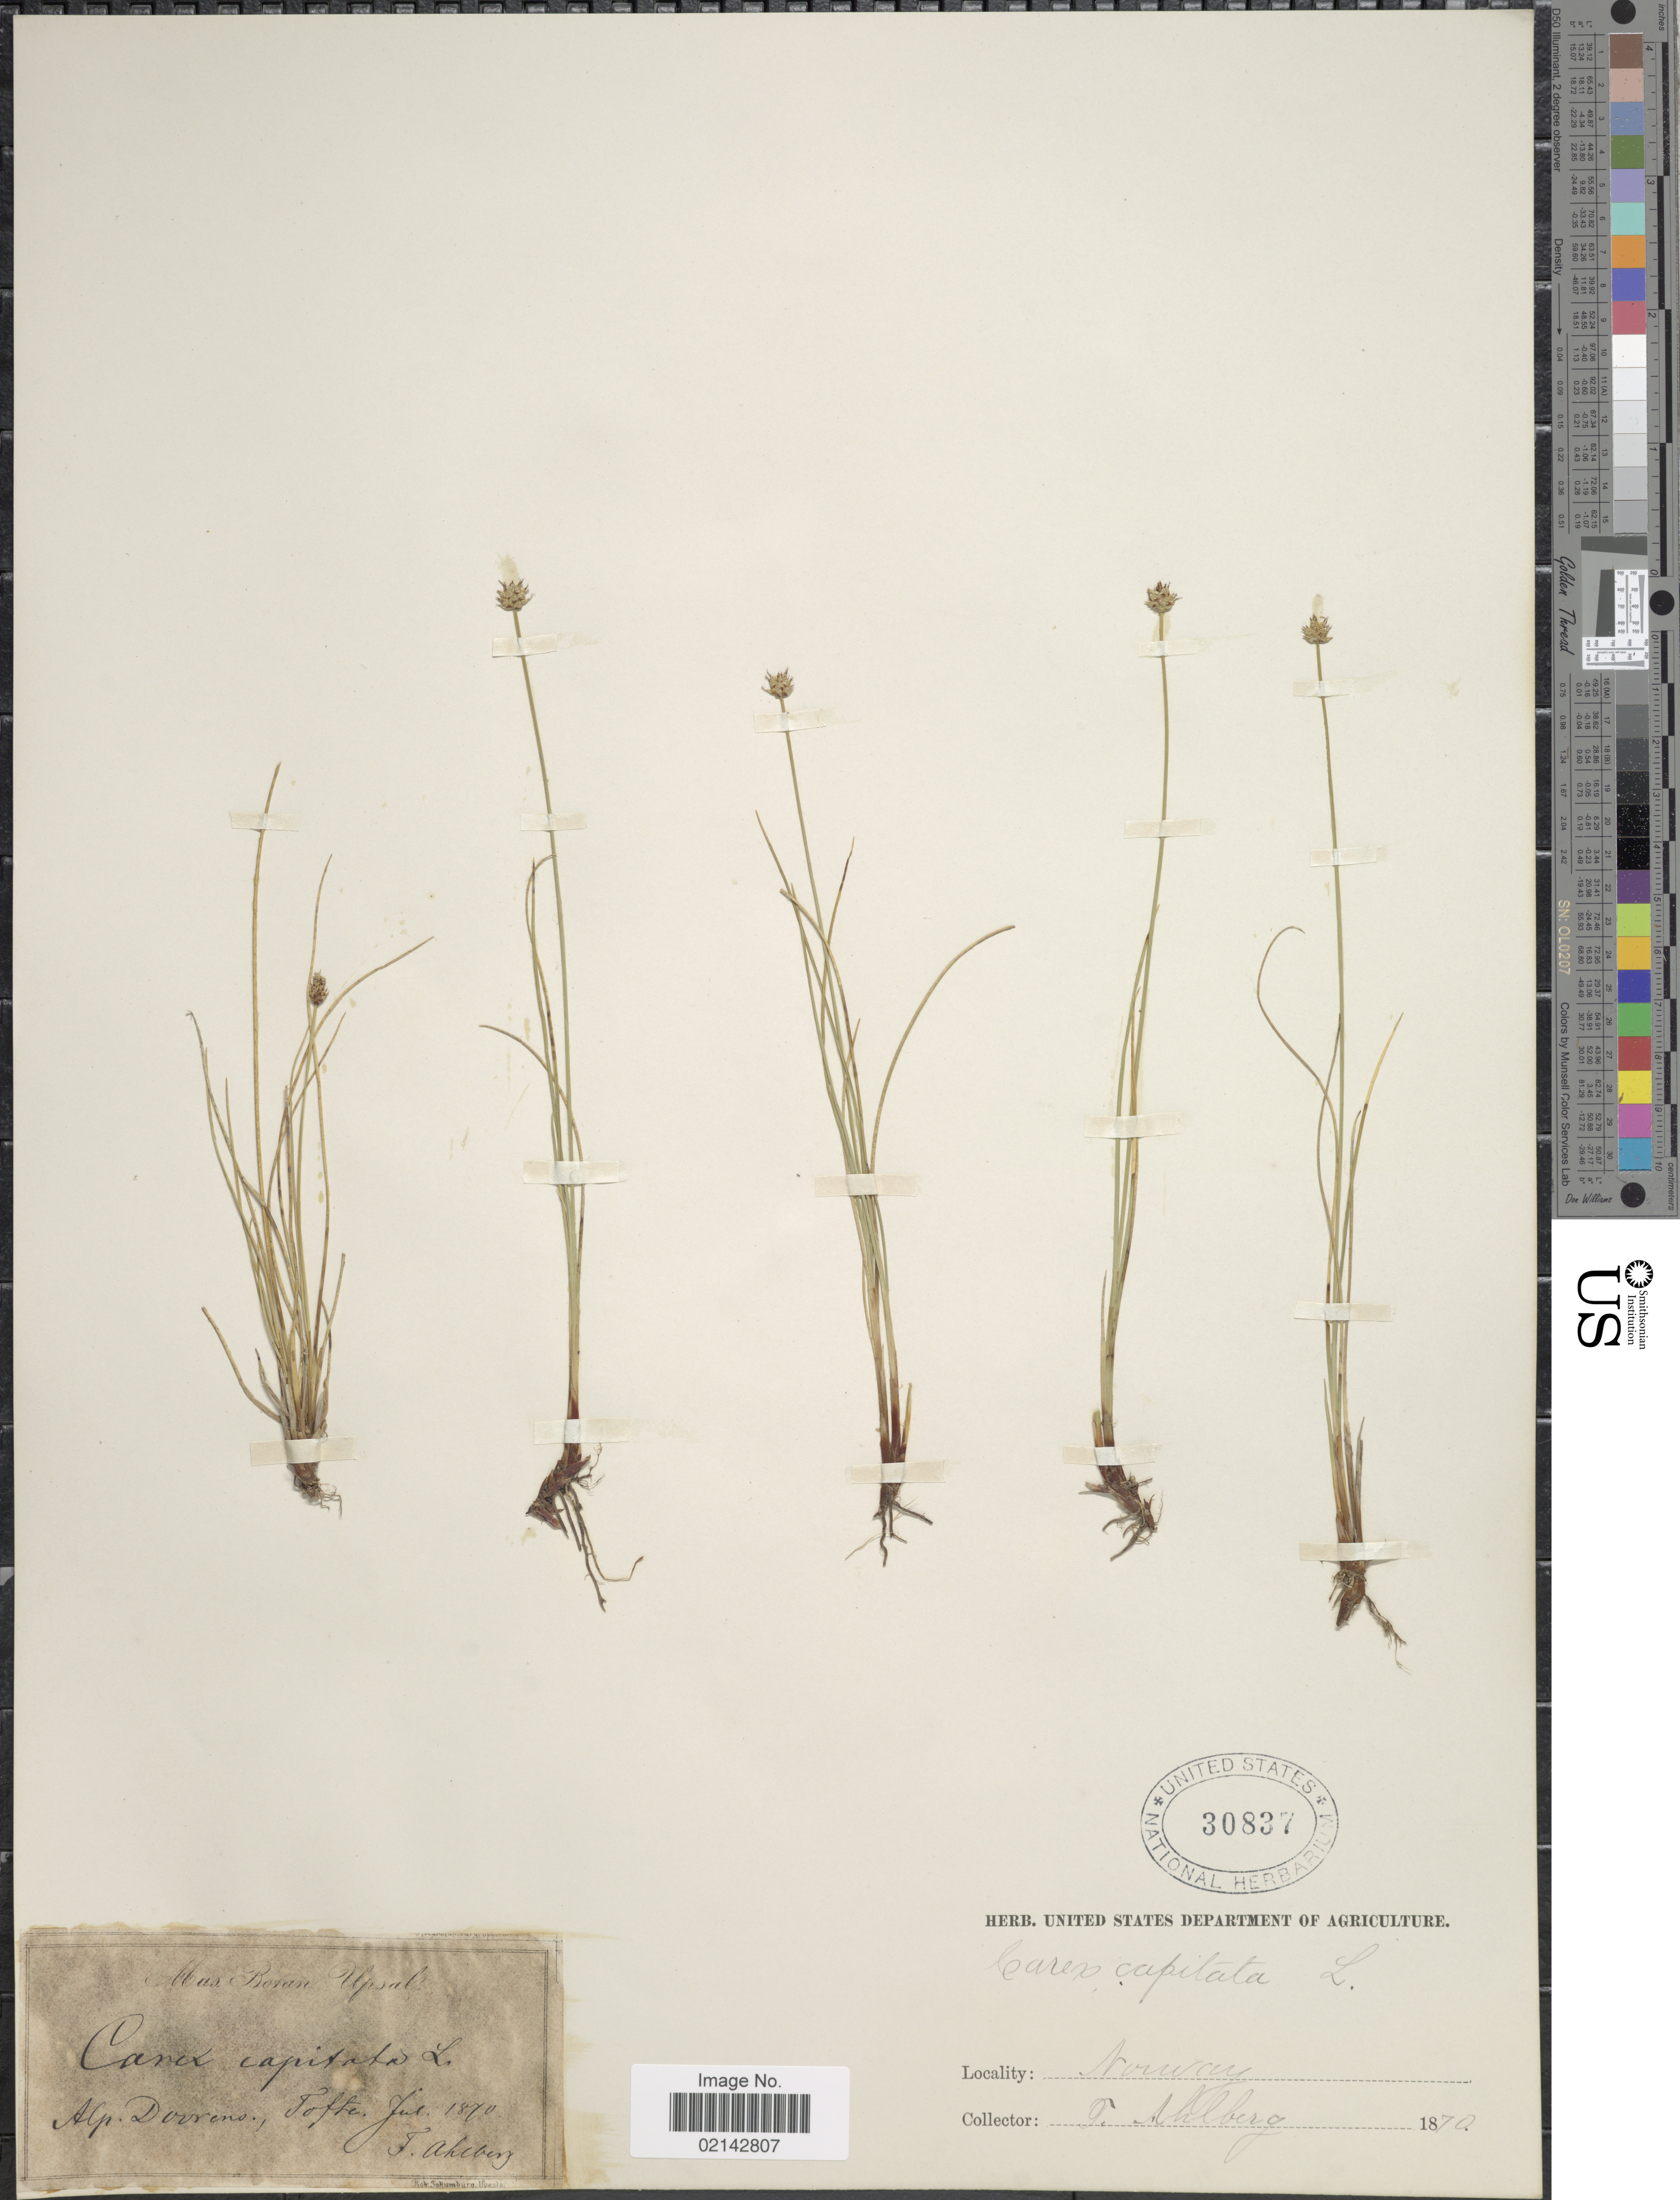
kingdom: Plantae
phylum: Tracheophyta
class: Liliopsida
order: Poales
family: Cyperaceae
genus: Carex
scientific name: Carex capitata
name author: L.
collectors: F. Ahlberg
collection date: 1870-07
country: Norway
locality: Alp. Dovrens, Tofte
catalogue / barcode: US 30837